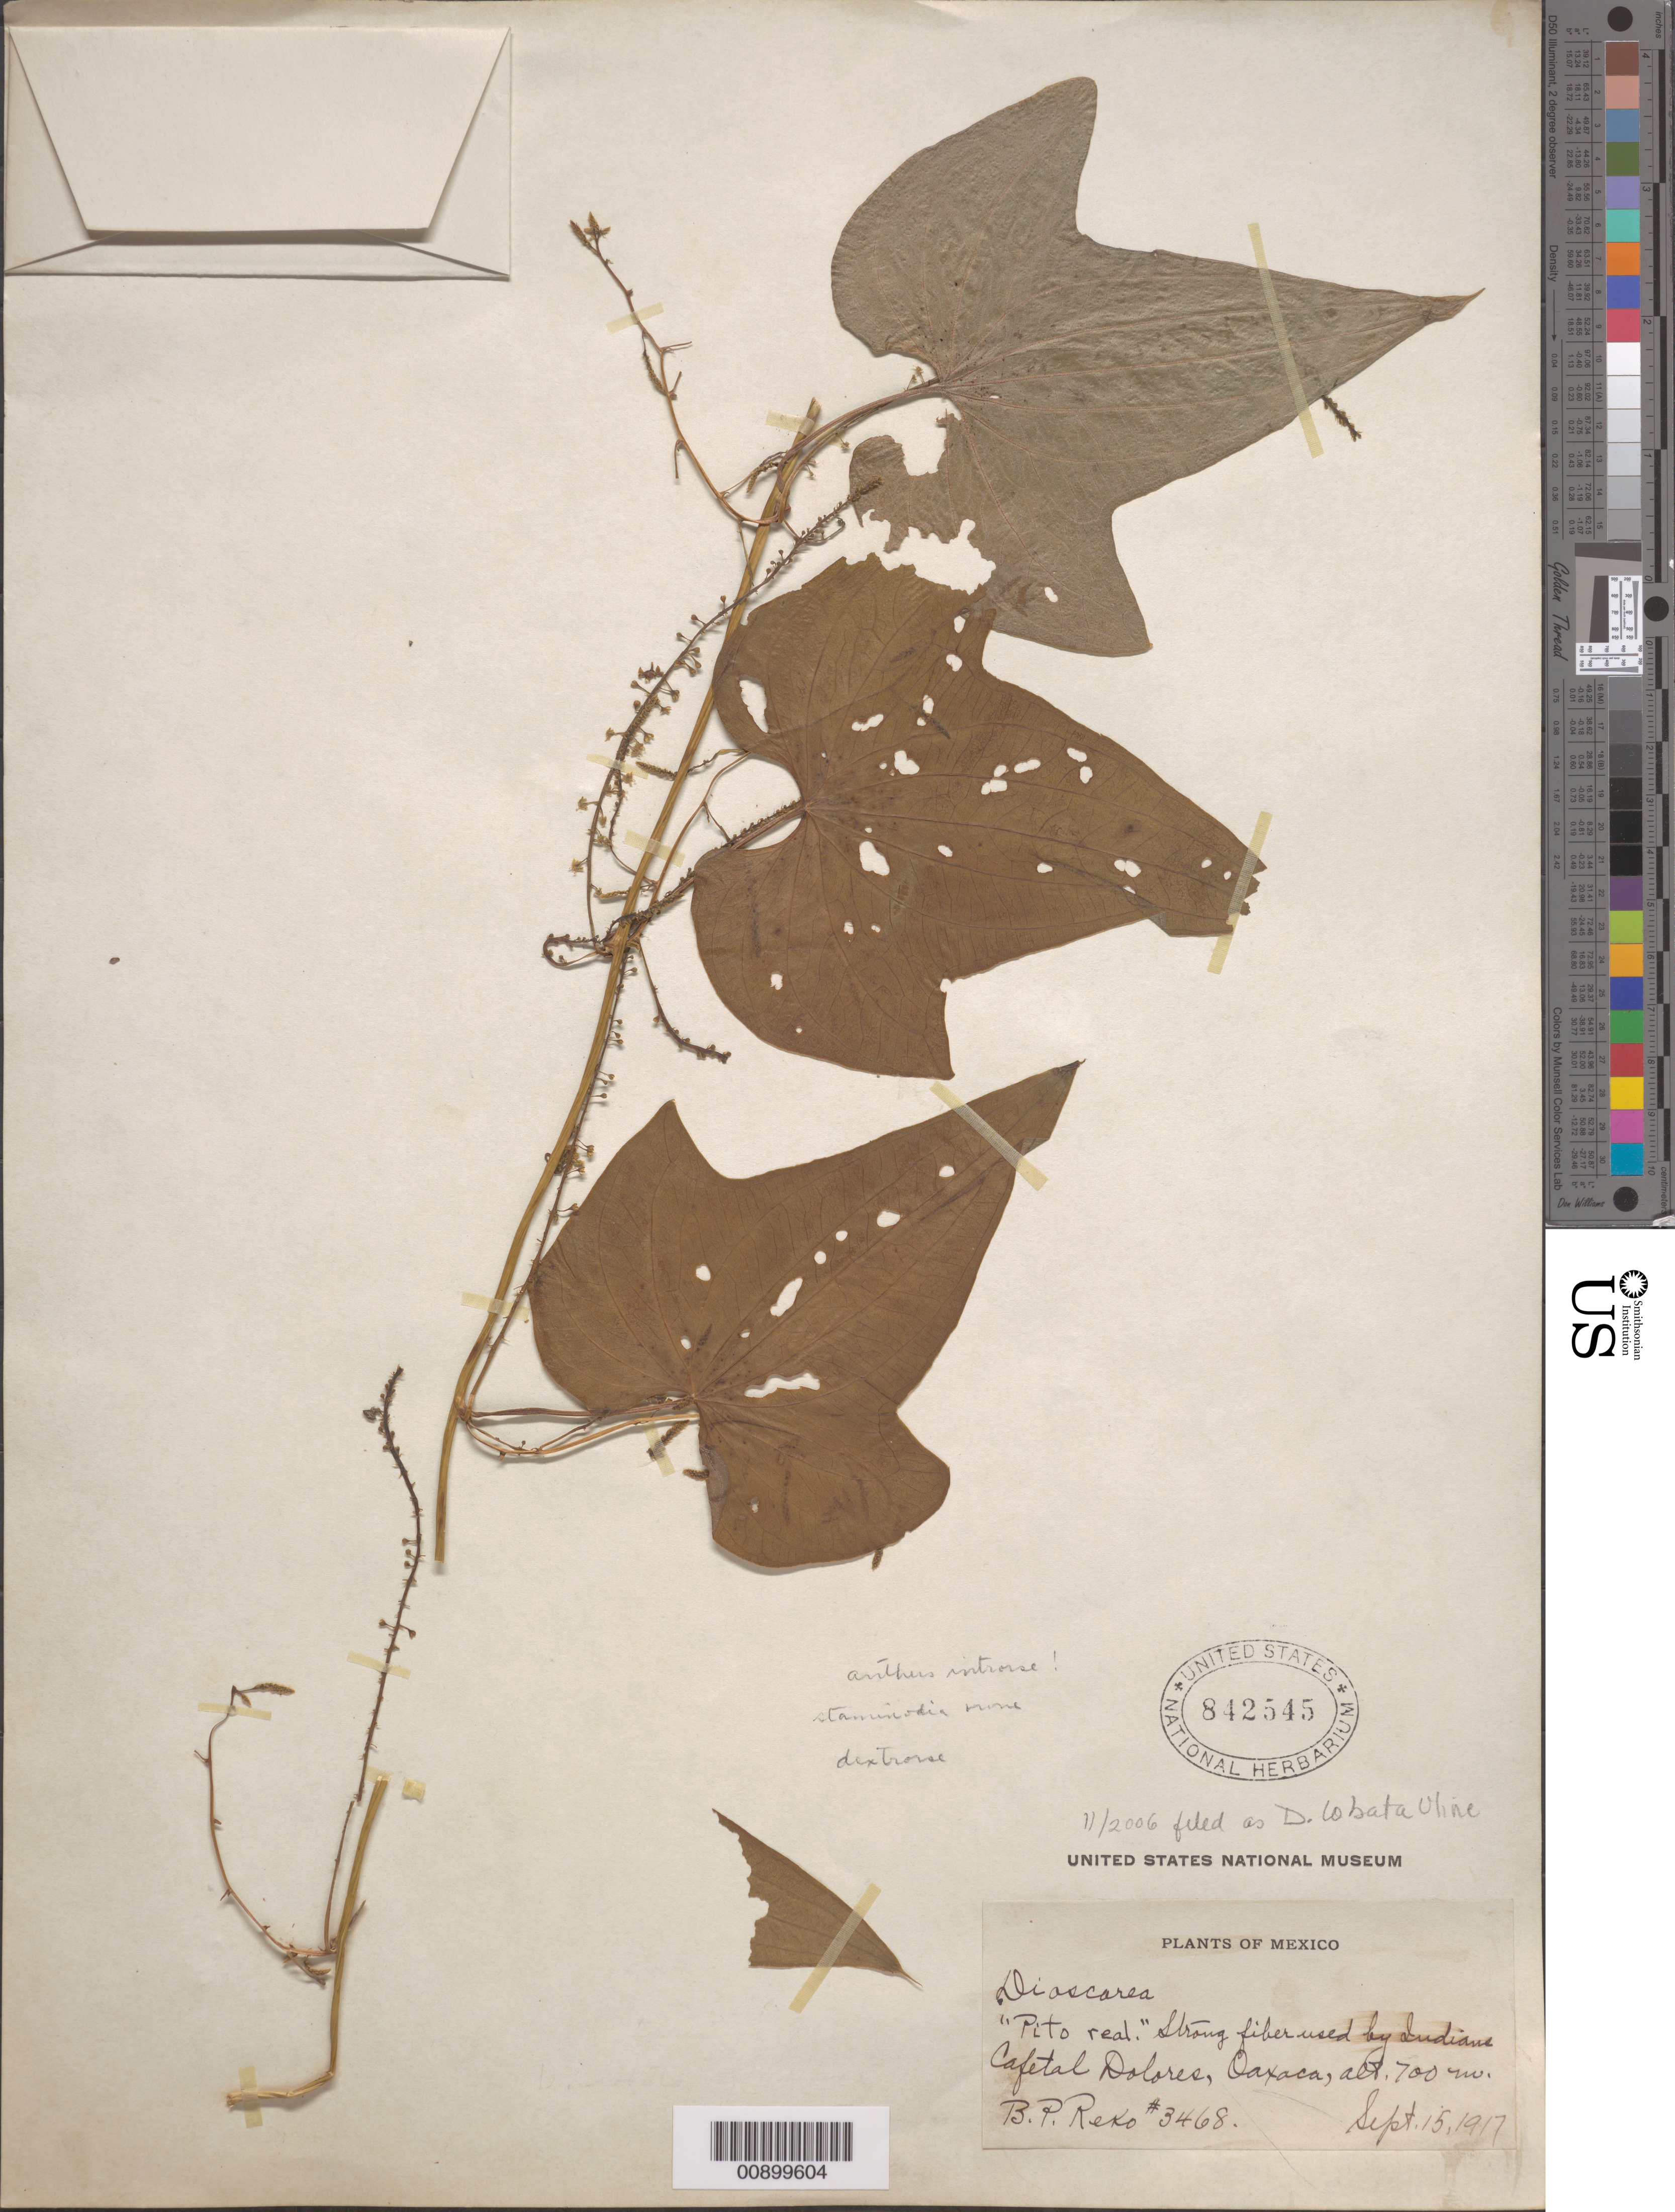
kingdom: Plantae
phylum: Tracheophyta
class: Liliopsida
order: Dioscoreales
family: Dioscoreaceae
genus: Dioscorea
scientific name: Dioscorea lobata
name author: Uline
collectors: B. P. Reko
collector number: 3468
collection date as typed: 15 Sep 1917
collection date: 1917-09-15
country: Mexico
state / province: Oaxaca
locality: Cafetal Dolores, Oaxaca.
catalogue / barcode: US 842545